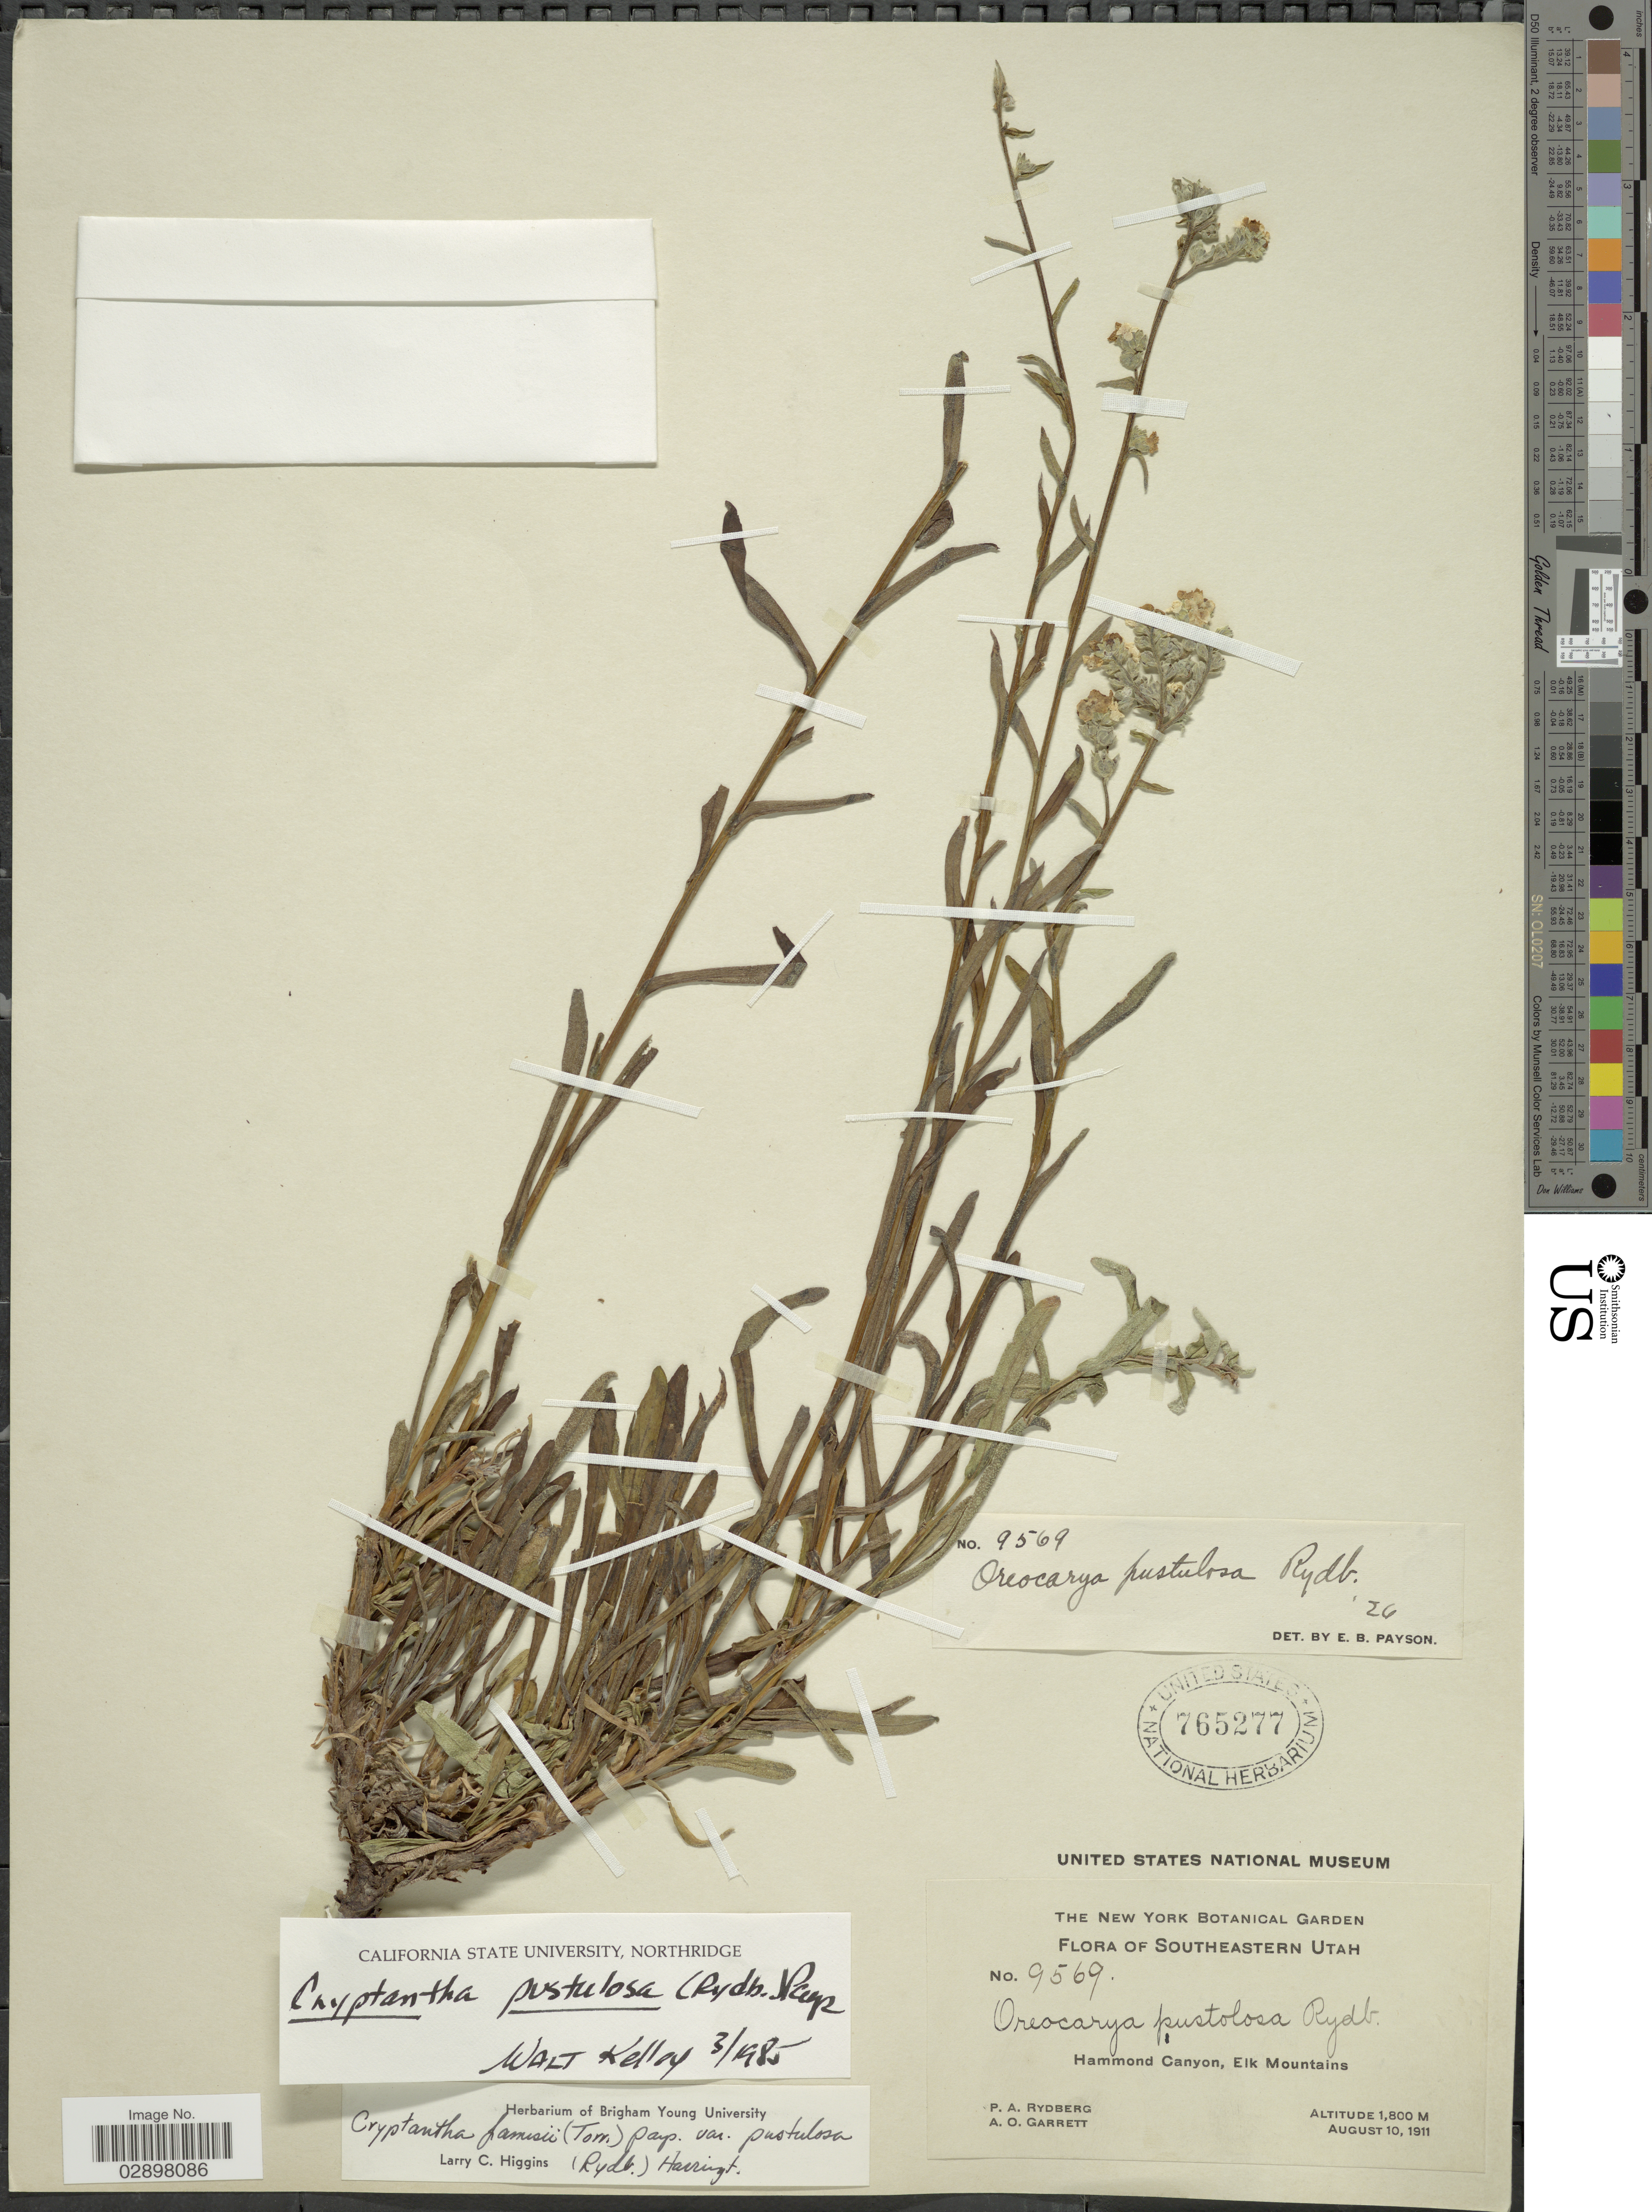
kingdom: Plantae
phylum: Tracheophyta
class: Magnoliopsida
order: Boraginales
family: Boraginaceae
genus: Cryptantha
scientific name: Cryptantha pustulosa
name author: (Rydb.) Payson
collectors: P. A. Rydberg & A. O. Garrett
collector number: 9569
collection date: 1911-08-10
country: United States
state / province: Utah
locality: Southeastern Utah, Hammond Canyon, Elk Mountains.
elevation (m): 1800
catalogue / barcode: US 765277